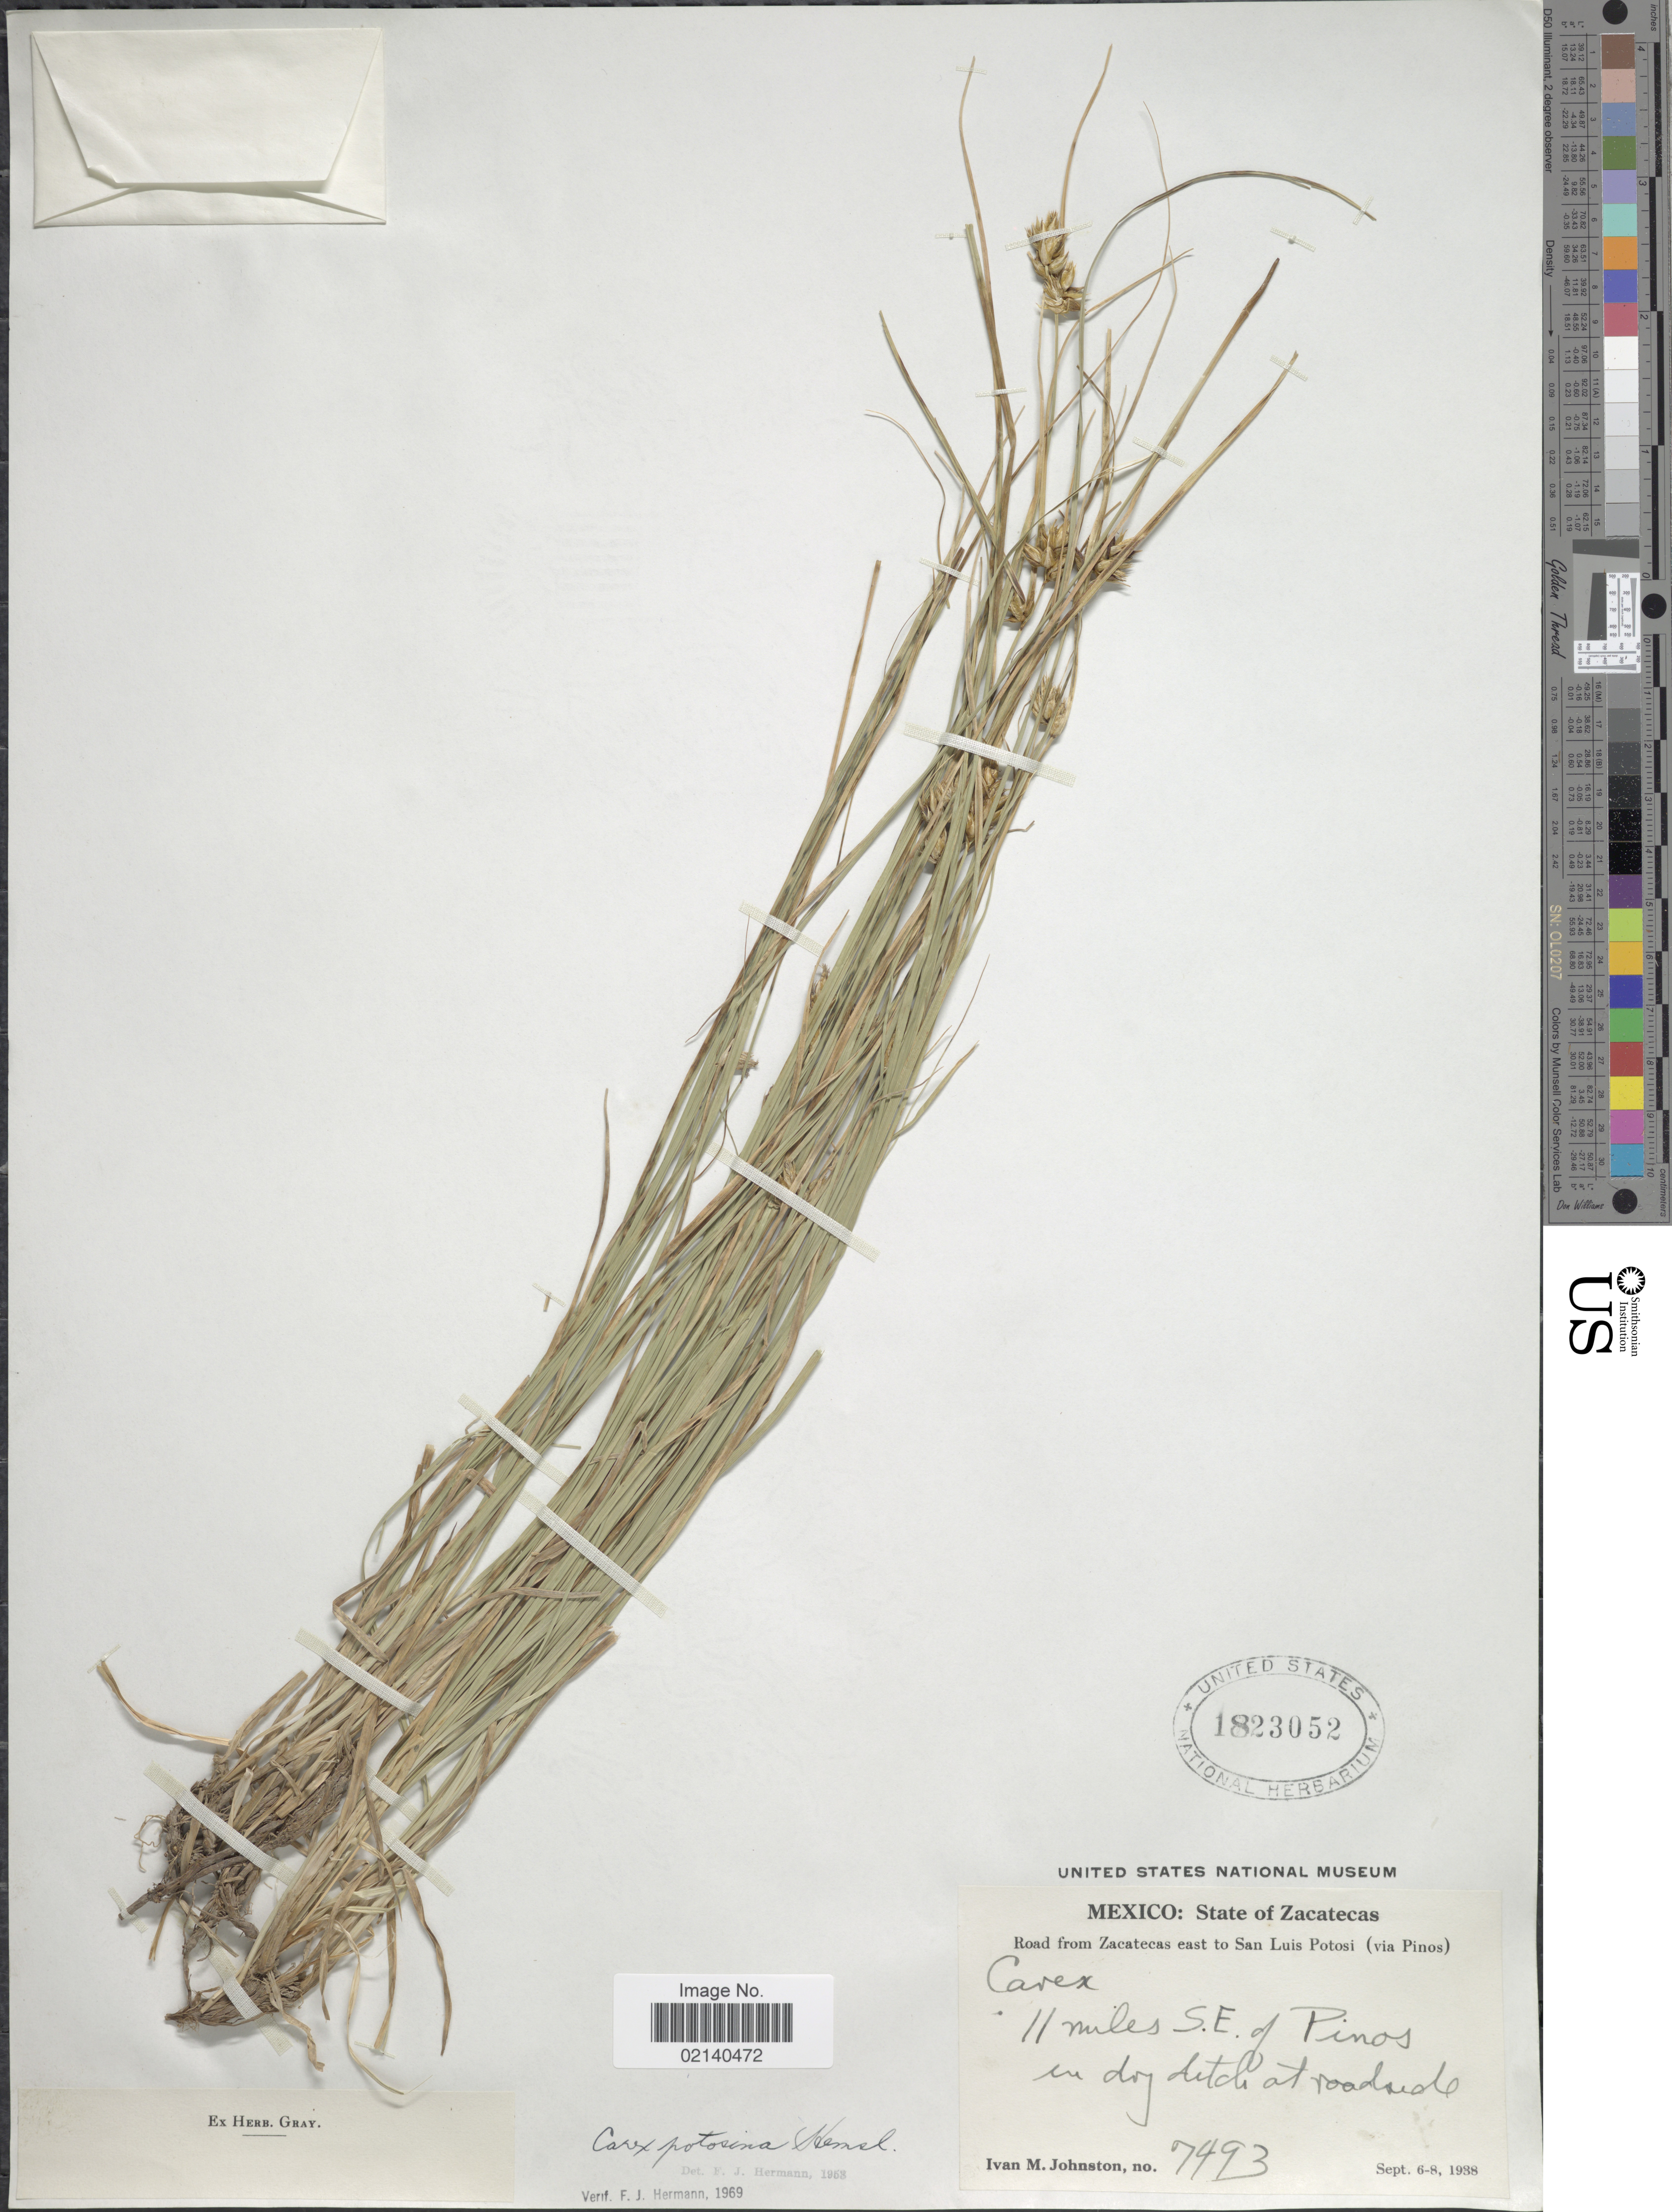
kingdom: Plantae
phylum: Tracheophyta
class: Liliopsida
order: Poales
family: Cyperaceae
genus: Carex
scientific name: Carex potosina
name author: Hemsl.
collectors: I.M. Johnston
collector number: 7493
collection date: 1938-09-06/1938-09-08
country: Mexico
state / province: Zacatecas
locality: Road from Zacatecas east to San Luis Potosi (via Pinos), 11 miles S.E. of Pinos in dry ditch at roadside.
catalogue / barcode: US 1823052